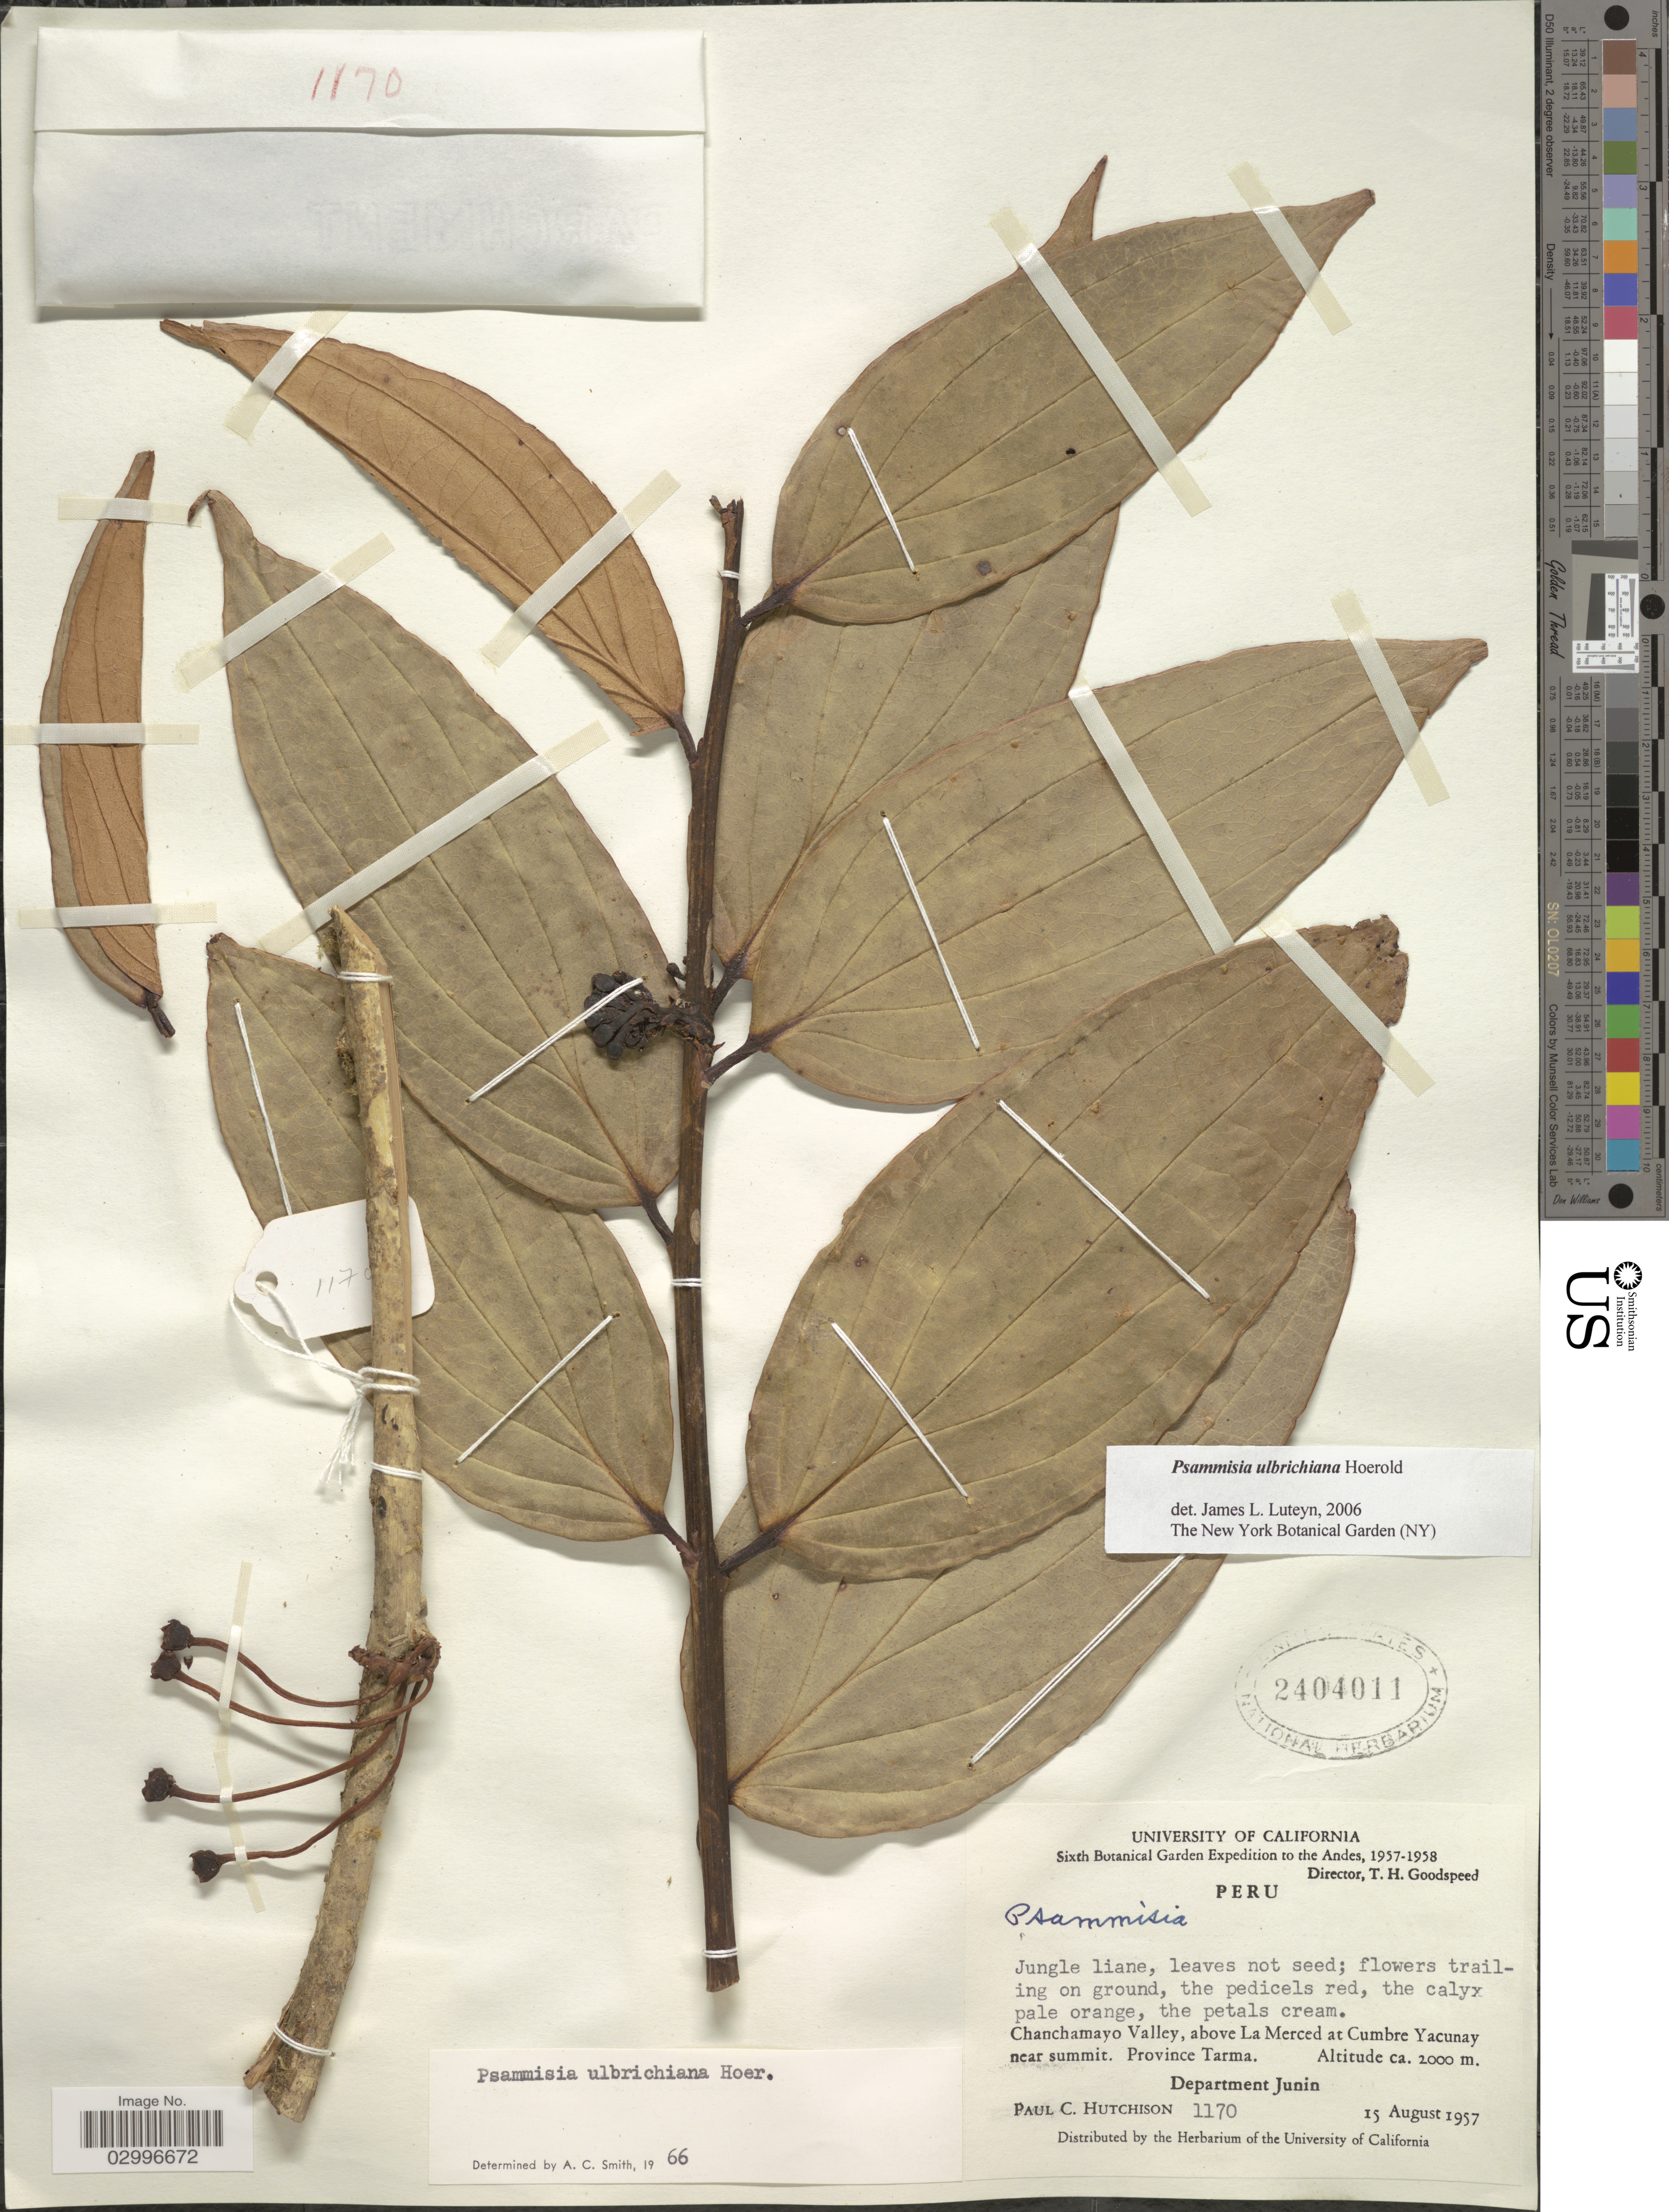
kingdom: Plantae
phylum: Tracheophyta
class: Magnoliopsida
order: Ericales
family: Ericaceae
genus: Psammisia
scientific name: Psammisia ulbrichiana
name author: Hoerold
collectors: P. C. Hutchison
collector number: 1170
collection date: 1957-08-15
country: Peru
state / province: Junín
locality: Andes. Chanchamayo Valley, above La Merced at Cumbre Yacunay near summit. Province Tarma. Department Junin.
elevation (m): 2000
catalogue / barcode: US 2404011